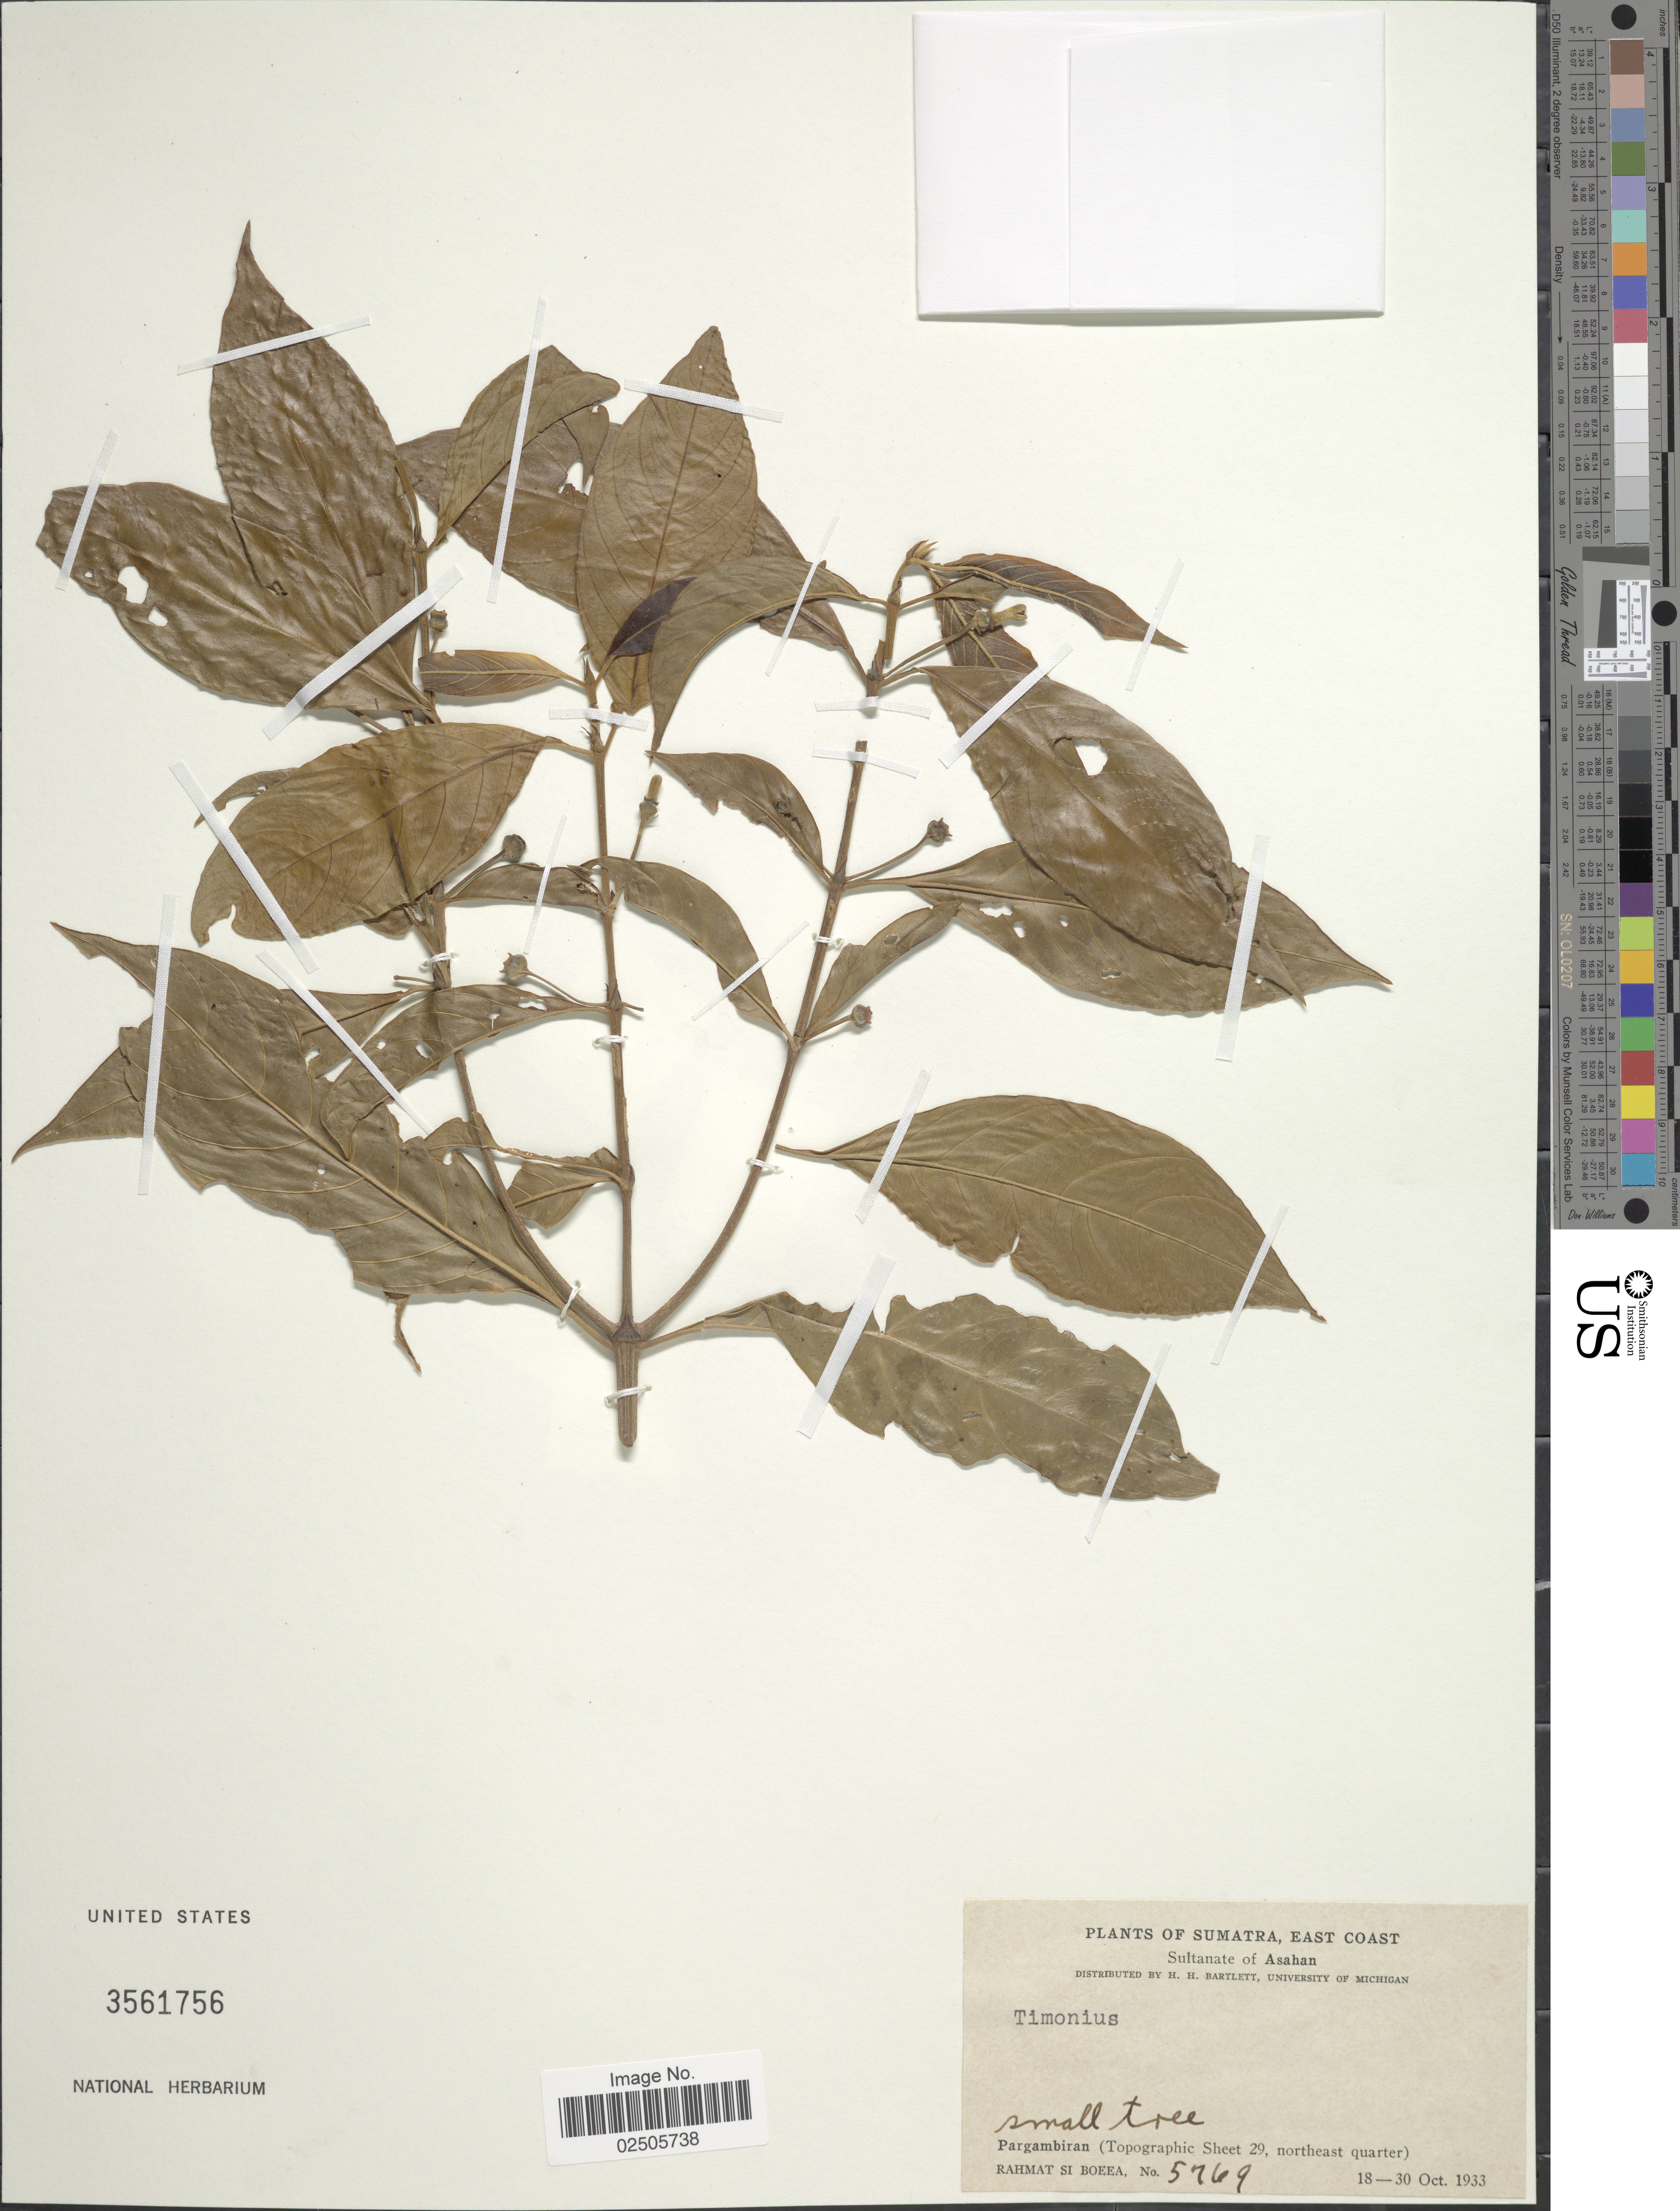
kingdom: Plantae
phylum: Tracheophyta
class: Magnoliopsida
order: Gentianales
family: Rubiaceae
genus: Timonius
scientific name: Timonius sp.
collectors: Rahmat Si Boeea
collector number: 5769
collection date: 1933-10-18/1933-10-30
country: Indonesia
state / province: Sumatra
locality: East Coast, Pargambiran (Topographic Sheet 29, northeast quarter)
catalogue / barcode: US 3561756